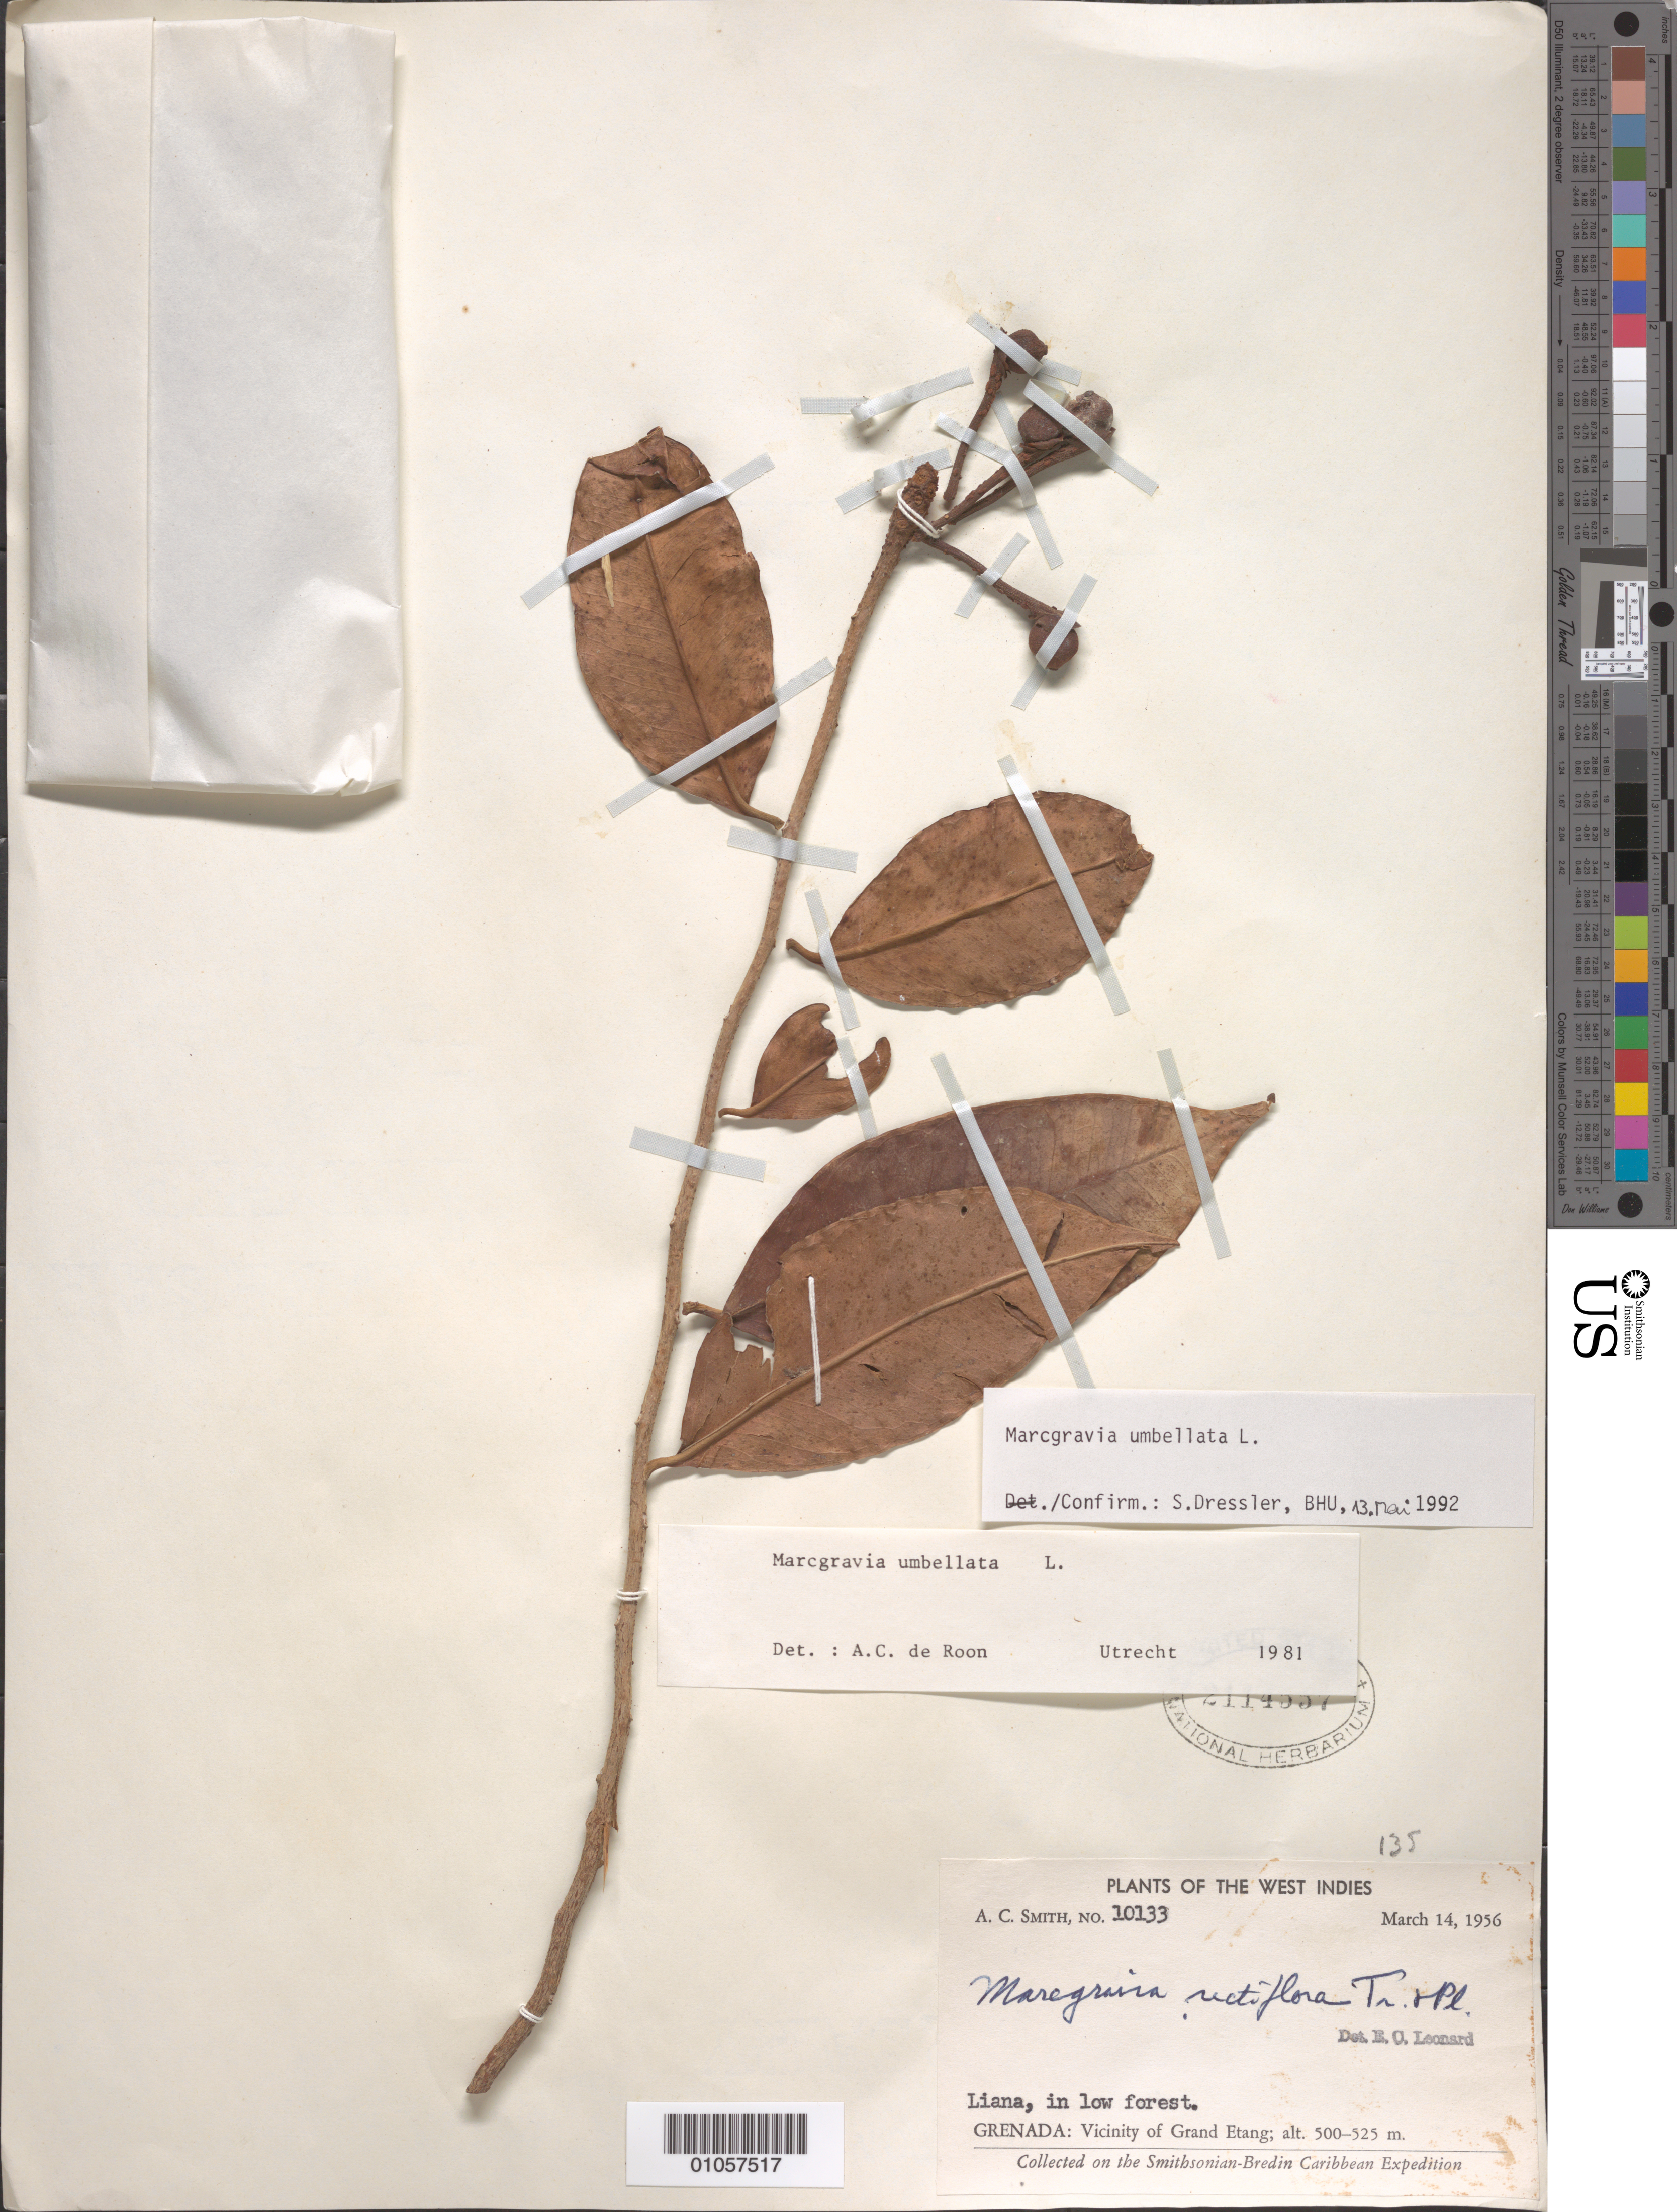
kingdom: Plantae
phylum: Tracheophyta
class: Magnoliopsida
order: Ericales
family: Marcgraviaceae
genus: Marcgravia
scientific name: Marcgravia umbellata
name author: L.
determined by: Dressler, S., (FR), Forschungsinstitut Und Naturmuseum Senckenberg (GERMANY)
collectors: A. C. Smith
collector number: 10133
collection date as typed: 14 Mar 1956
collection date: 1956-03-14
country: Grenada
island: Grenada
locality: Grand Etang vicinity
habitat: Low forest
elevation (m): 500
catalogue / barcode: US 2114557